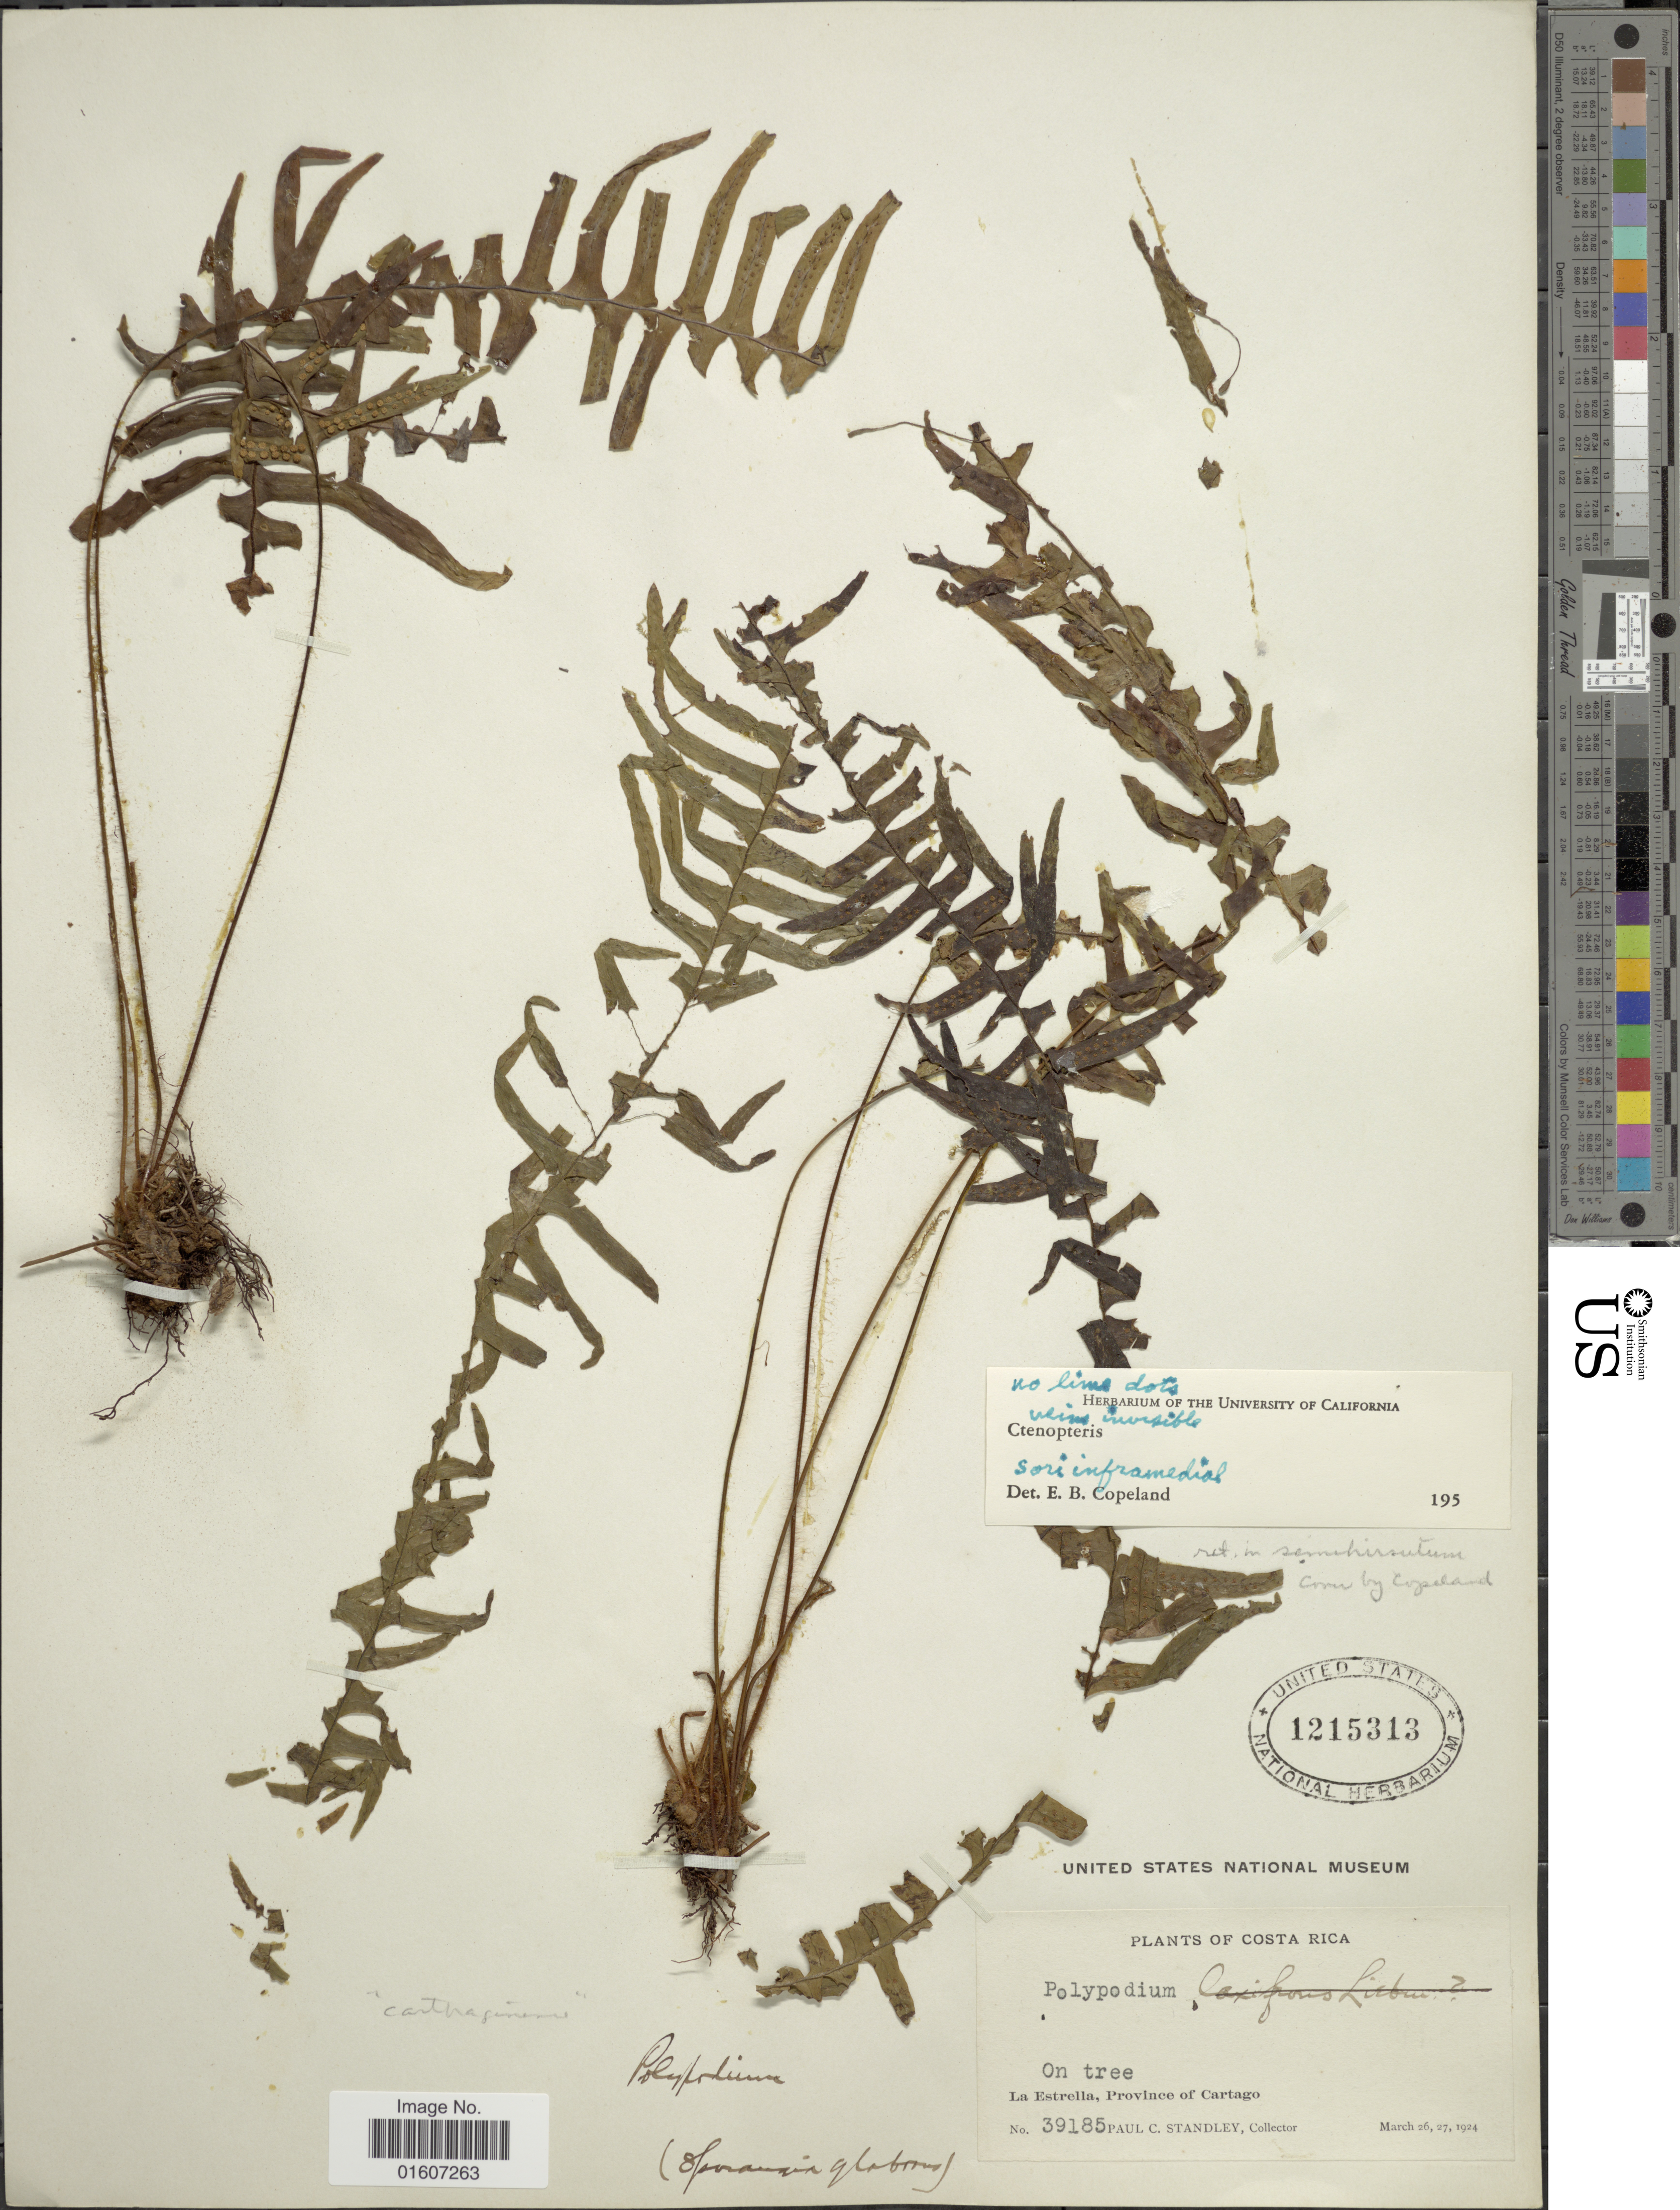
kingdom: Plantae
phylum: Tracheophyta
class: Polypodiopsida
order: Polypodiales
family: Polypodiaceae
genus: Terpsichore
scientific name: Terpsichore atroviridis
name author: (Copel.) A.R. Sm.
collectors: P. C. Standley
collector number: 39185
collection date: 1924-03-26/1924-03-27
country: Costa Rica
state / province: Cartago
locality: La Estrella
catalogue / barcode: US 1215313